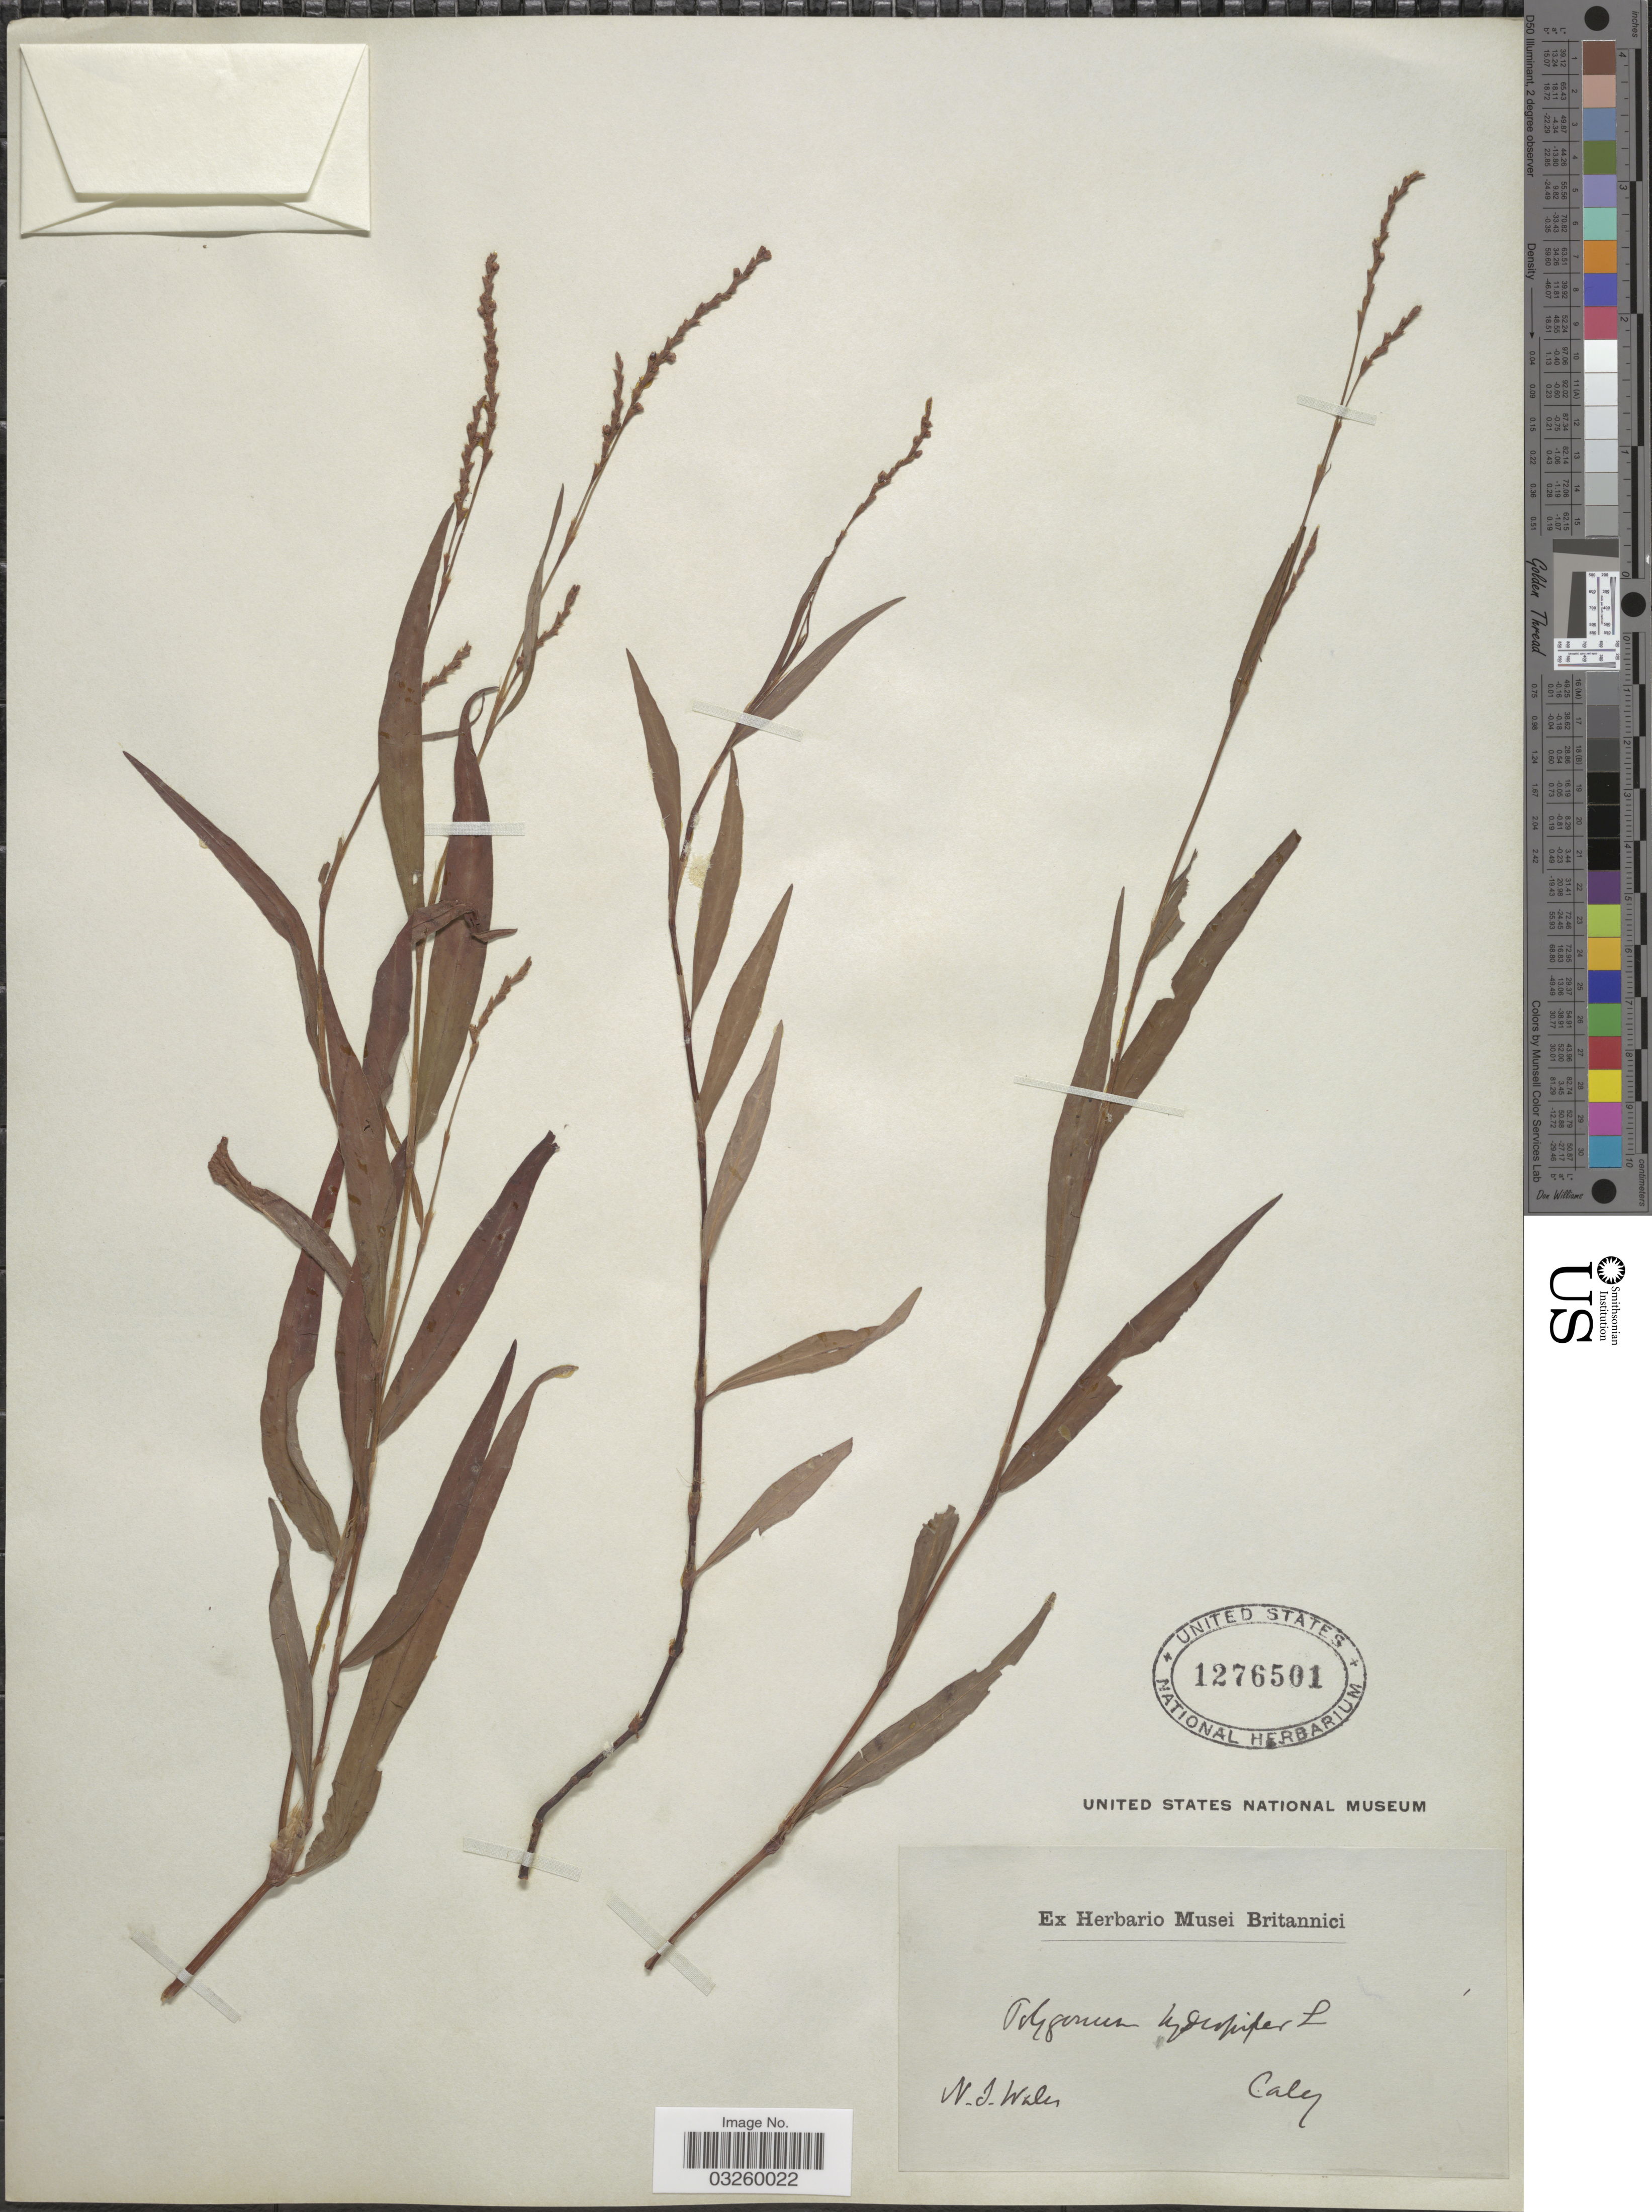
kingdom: Plantae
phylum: Tracheophyta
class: Magnoliopsida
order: Caryophyllales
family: Polygonaceae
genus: Polygonum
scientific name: Polygonum hydropiper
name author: L.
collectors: -. Caly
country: Australia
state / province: New South Wales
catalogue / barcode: US 1276501